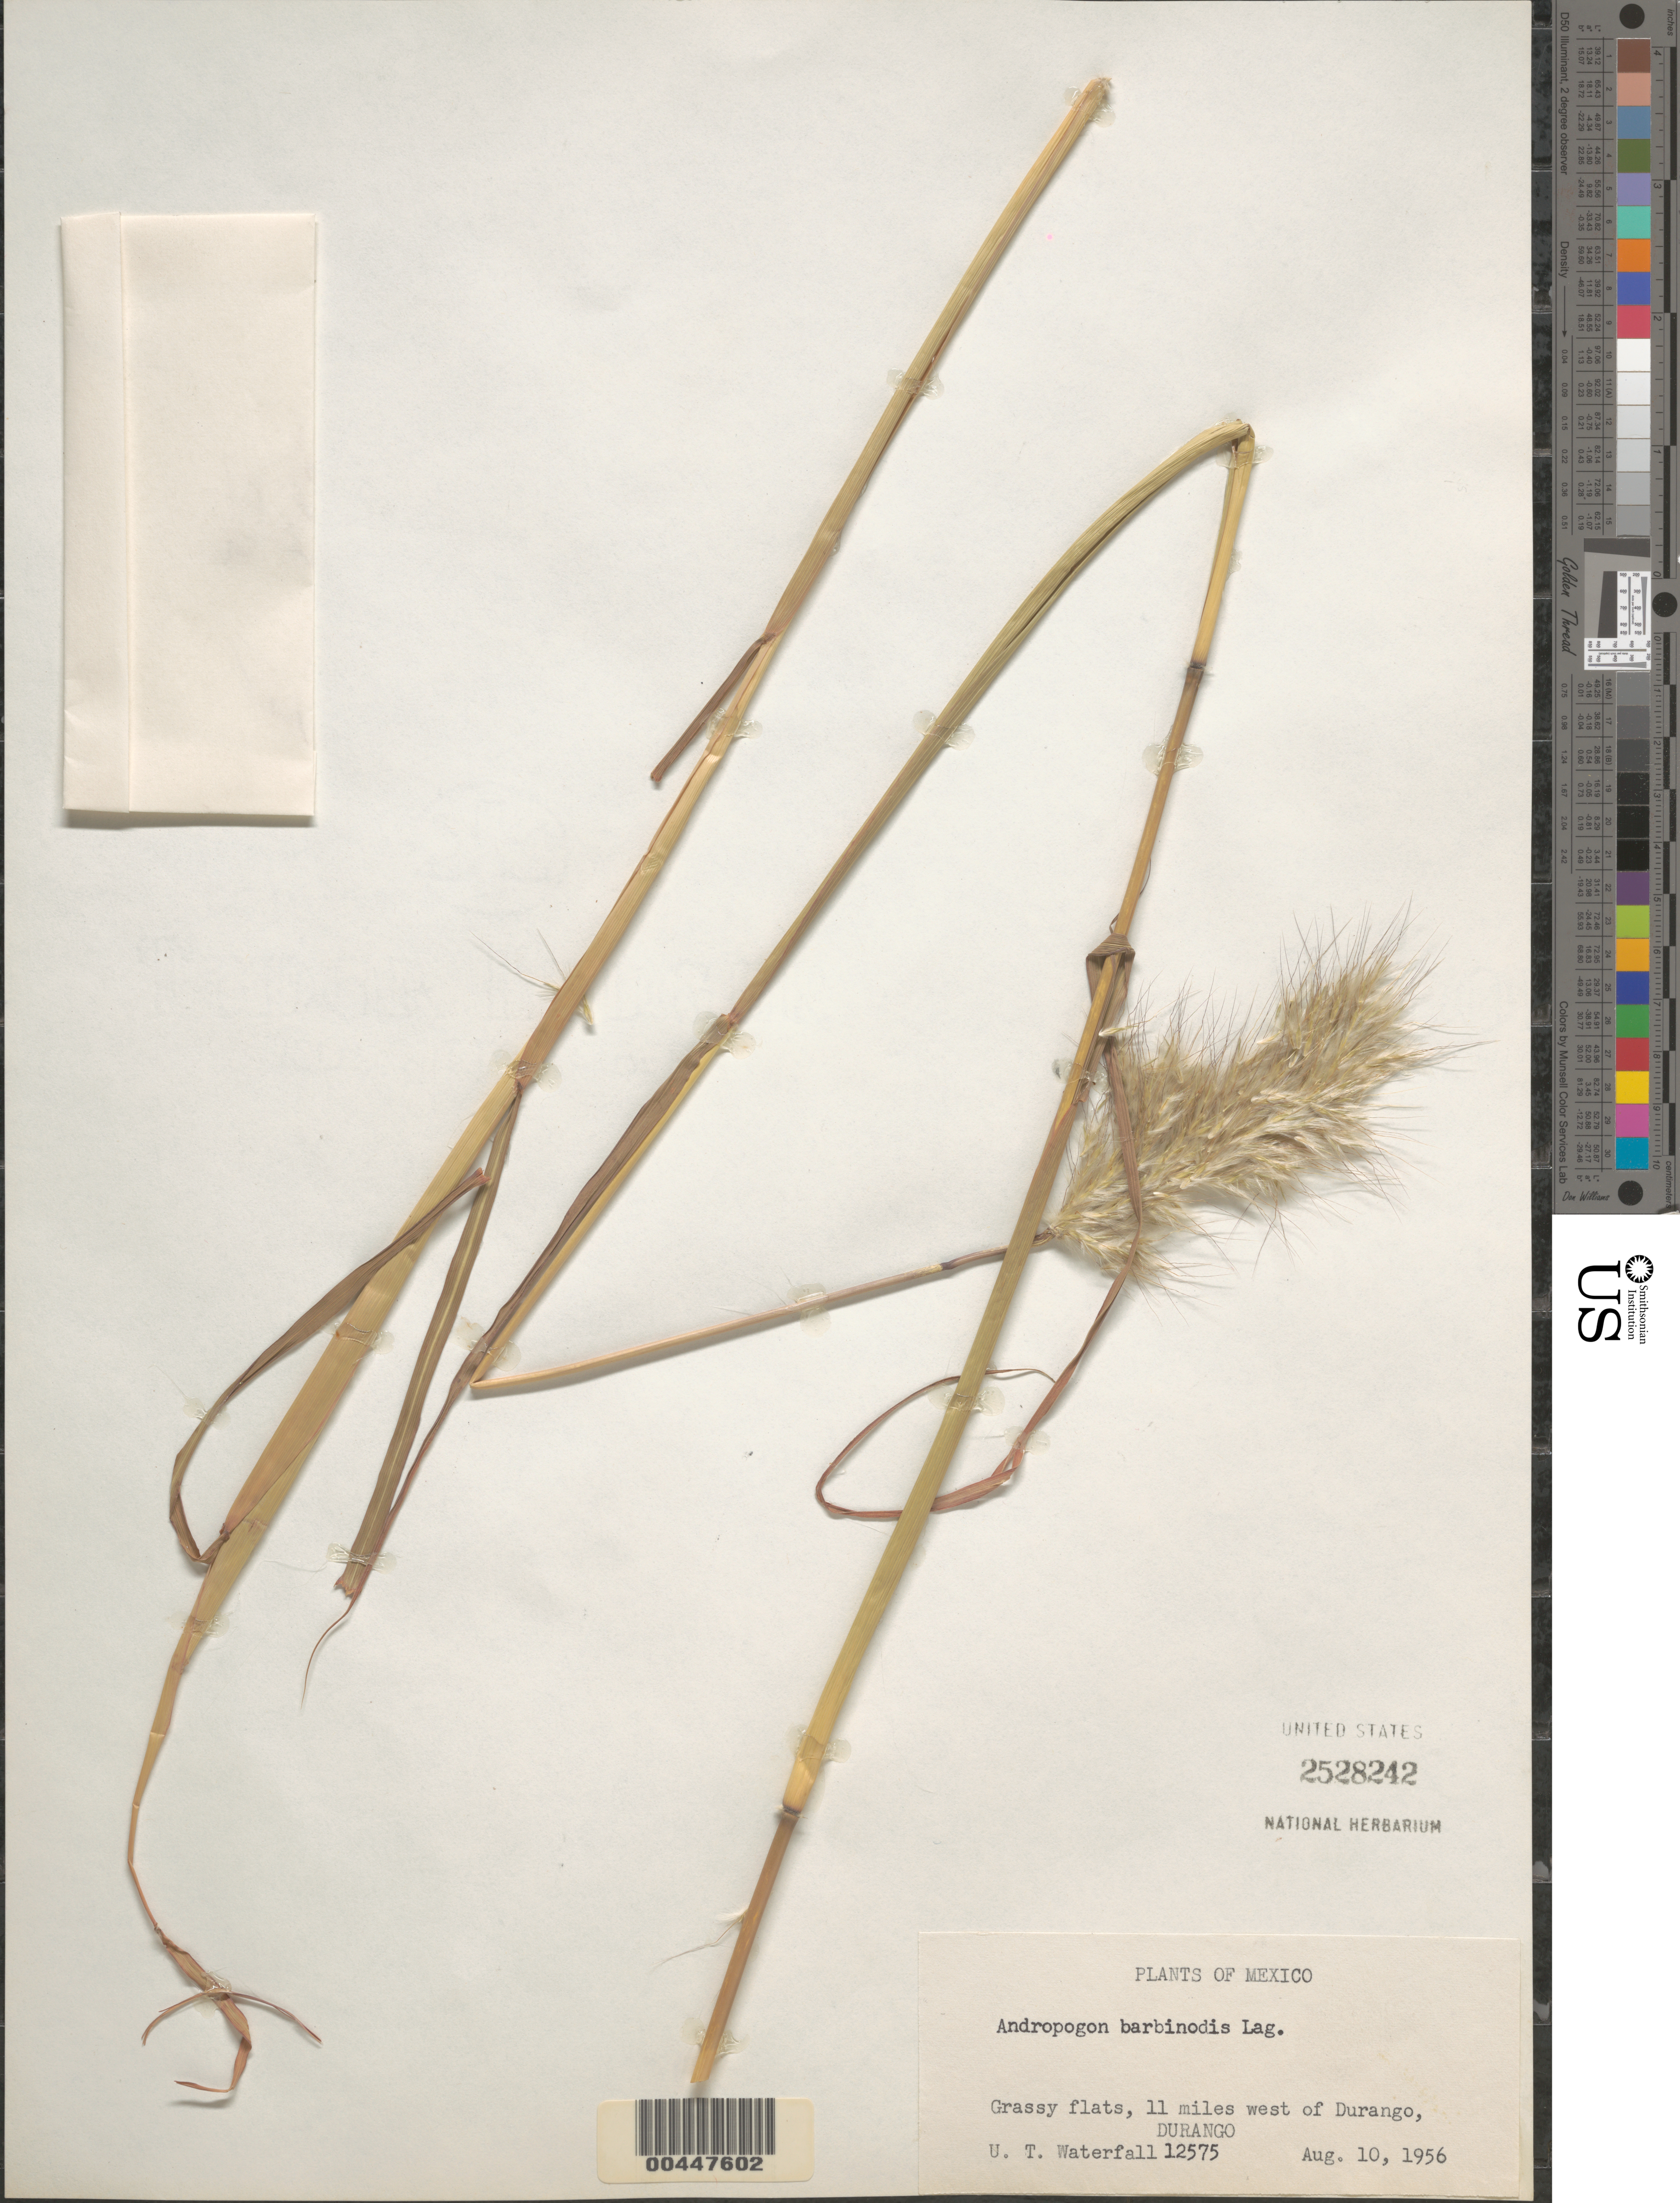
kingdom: Plantae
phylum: Tracheophyta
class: Liliopsida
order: Poales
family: Poaceae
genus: Andropogon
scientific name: Andropogon barbinodis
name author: Lag.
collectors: U. T. Waterfall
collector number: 12575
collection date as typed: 10 Aug 1956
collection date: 1956-08-10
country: Mexico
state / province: Durango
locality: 11 mi W of Durango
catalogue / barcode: US 2528242